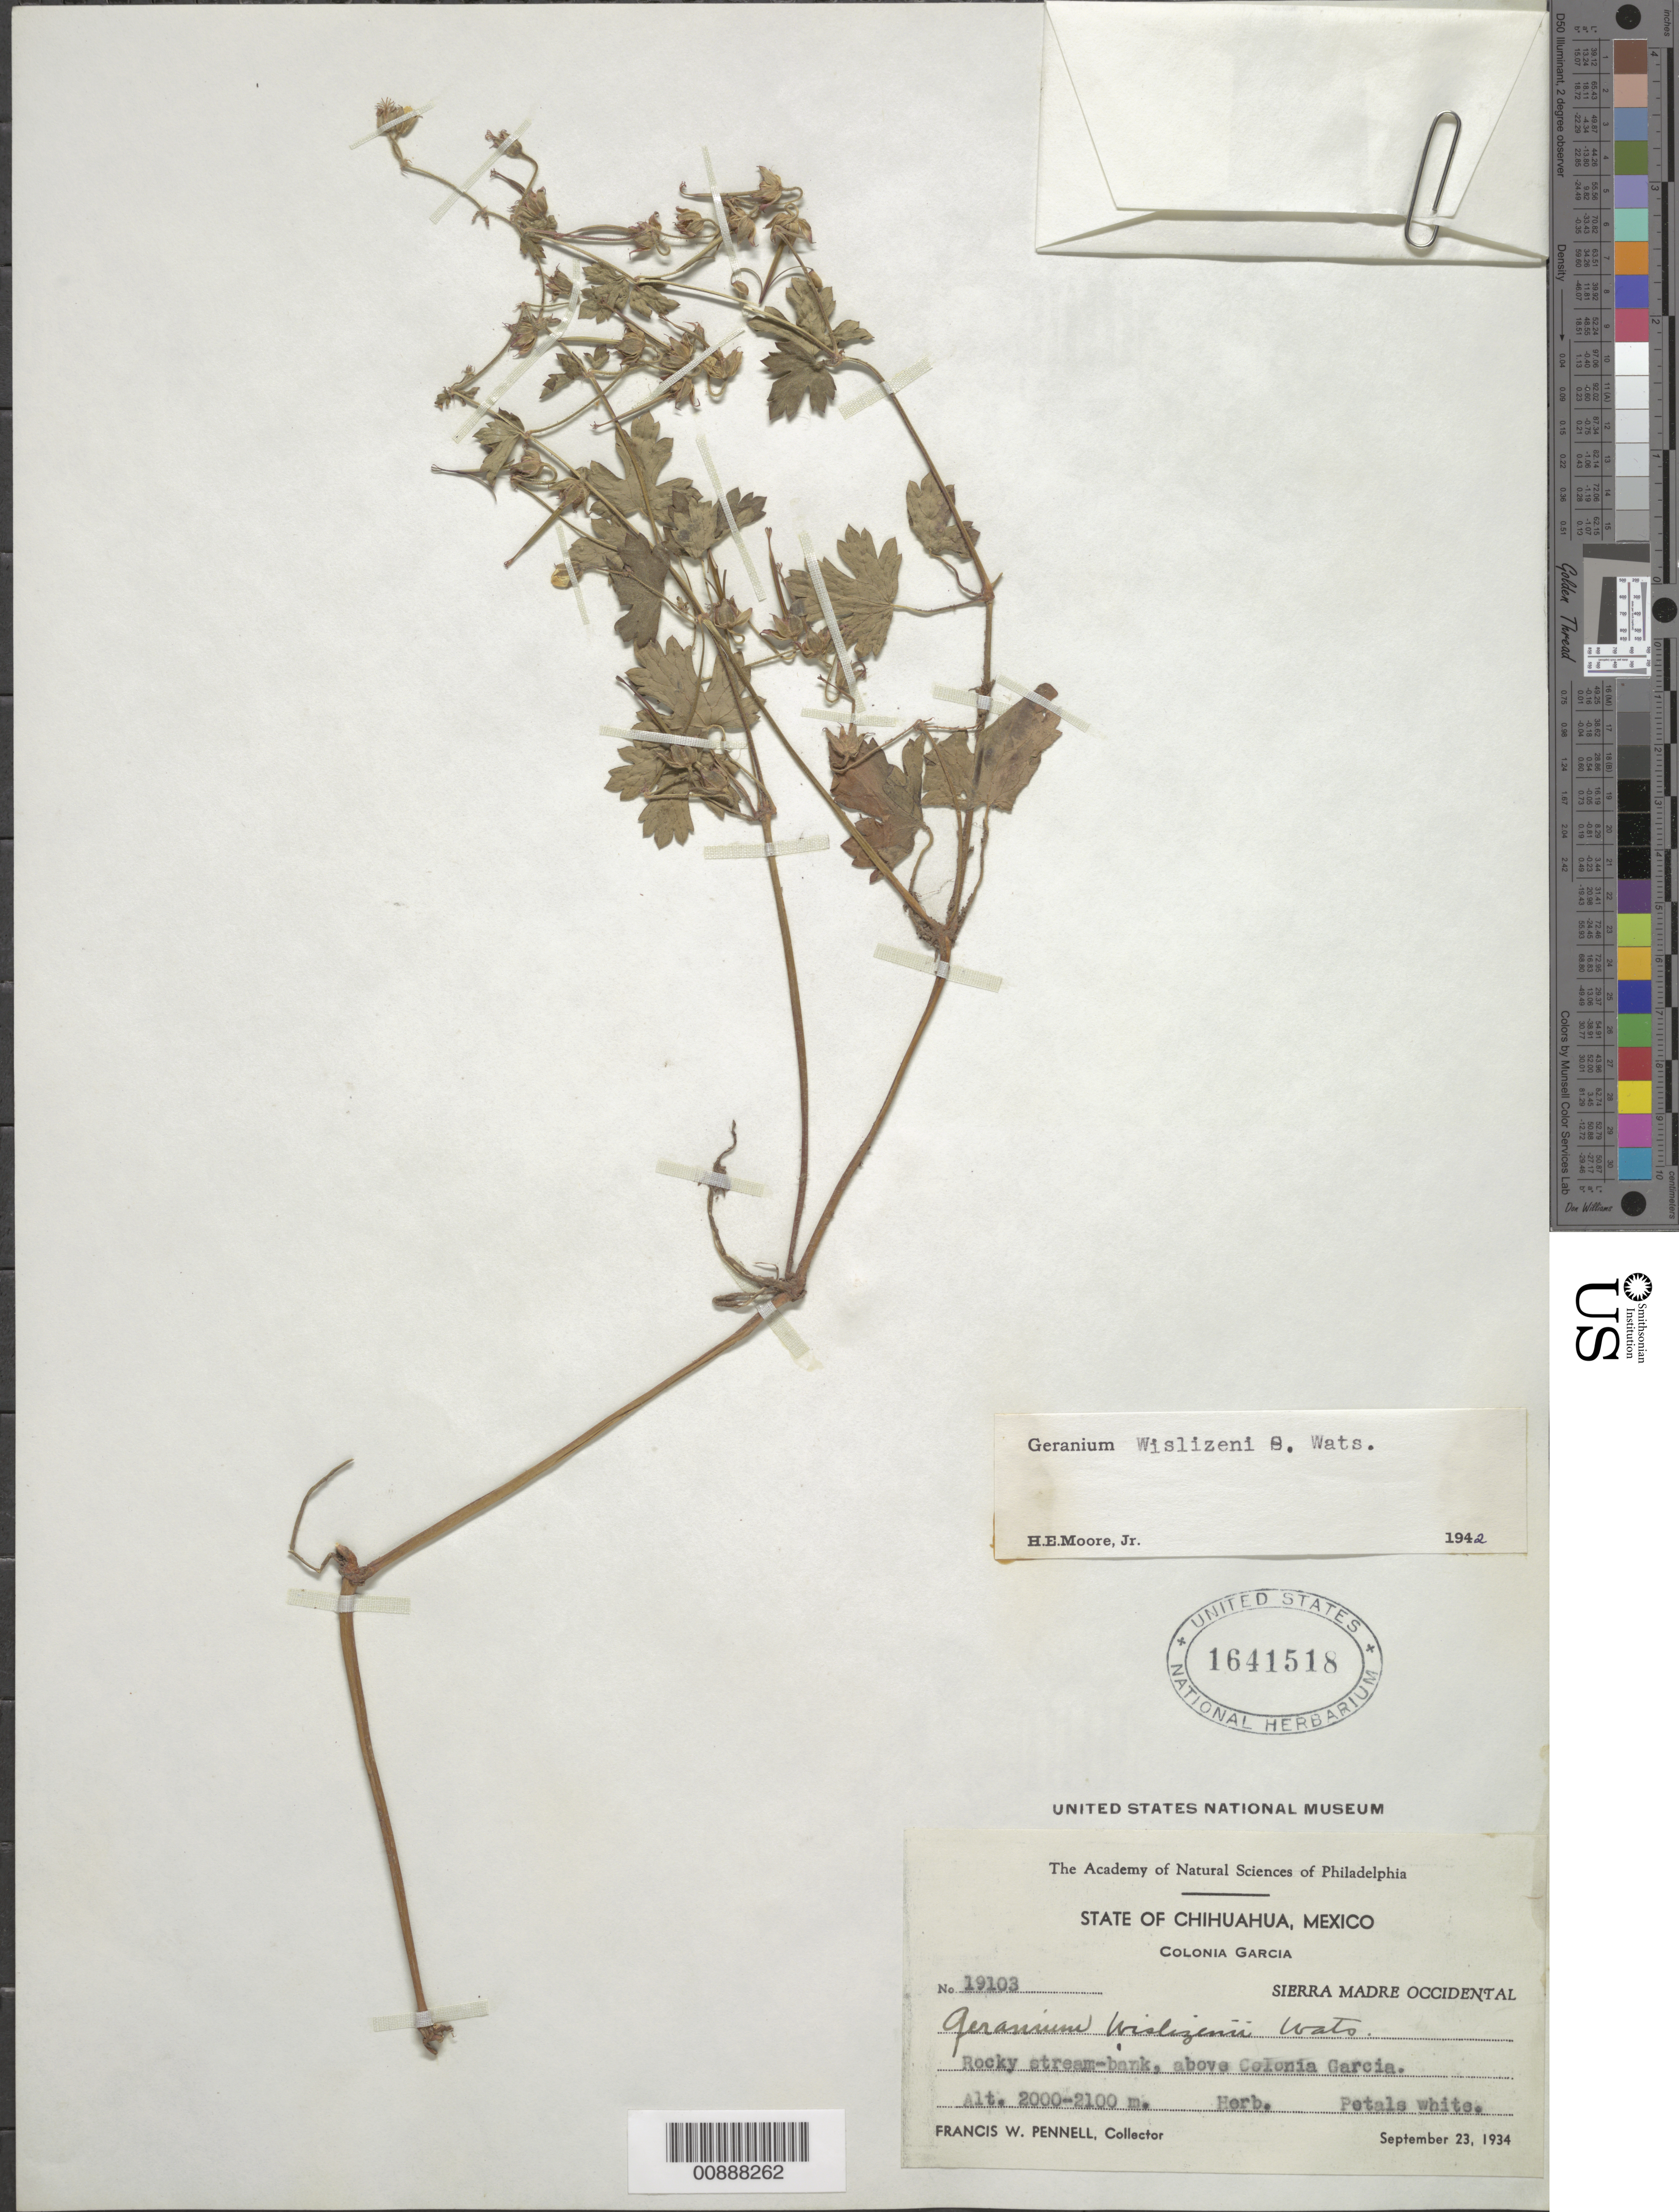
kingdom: Plantae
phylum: Tracheophyta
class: Magnoliopsida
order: Geraniales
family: Geraniaceae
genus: Geranium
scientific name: Geranium wislizeni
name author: S. Watson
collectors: F. W. Pennell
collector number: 19103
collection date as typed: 23 Sep 1934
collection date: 1934-09-23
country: Mexico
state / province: Chihuahua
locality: Above Colonia García, Sierra Madre Occidental, Chihuahua.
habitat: Rocky stream-bank.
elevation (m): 2100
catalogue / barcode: US 1641518